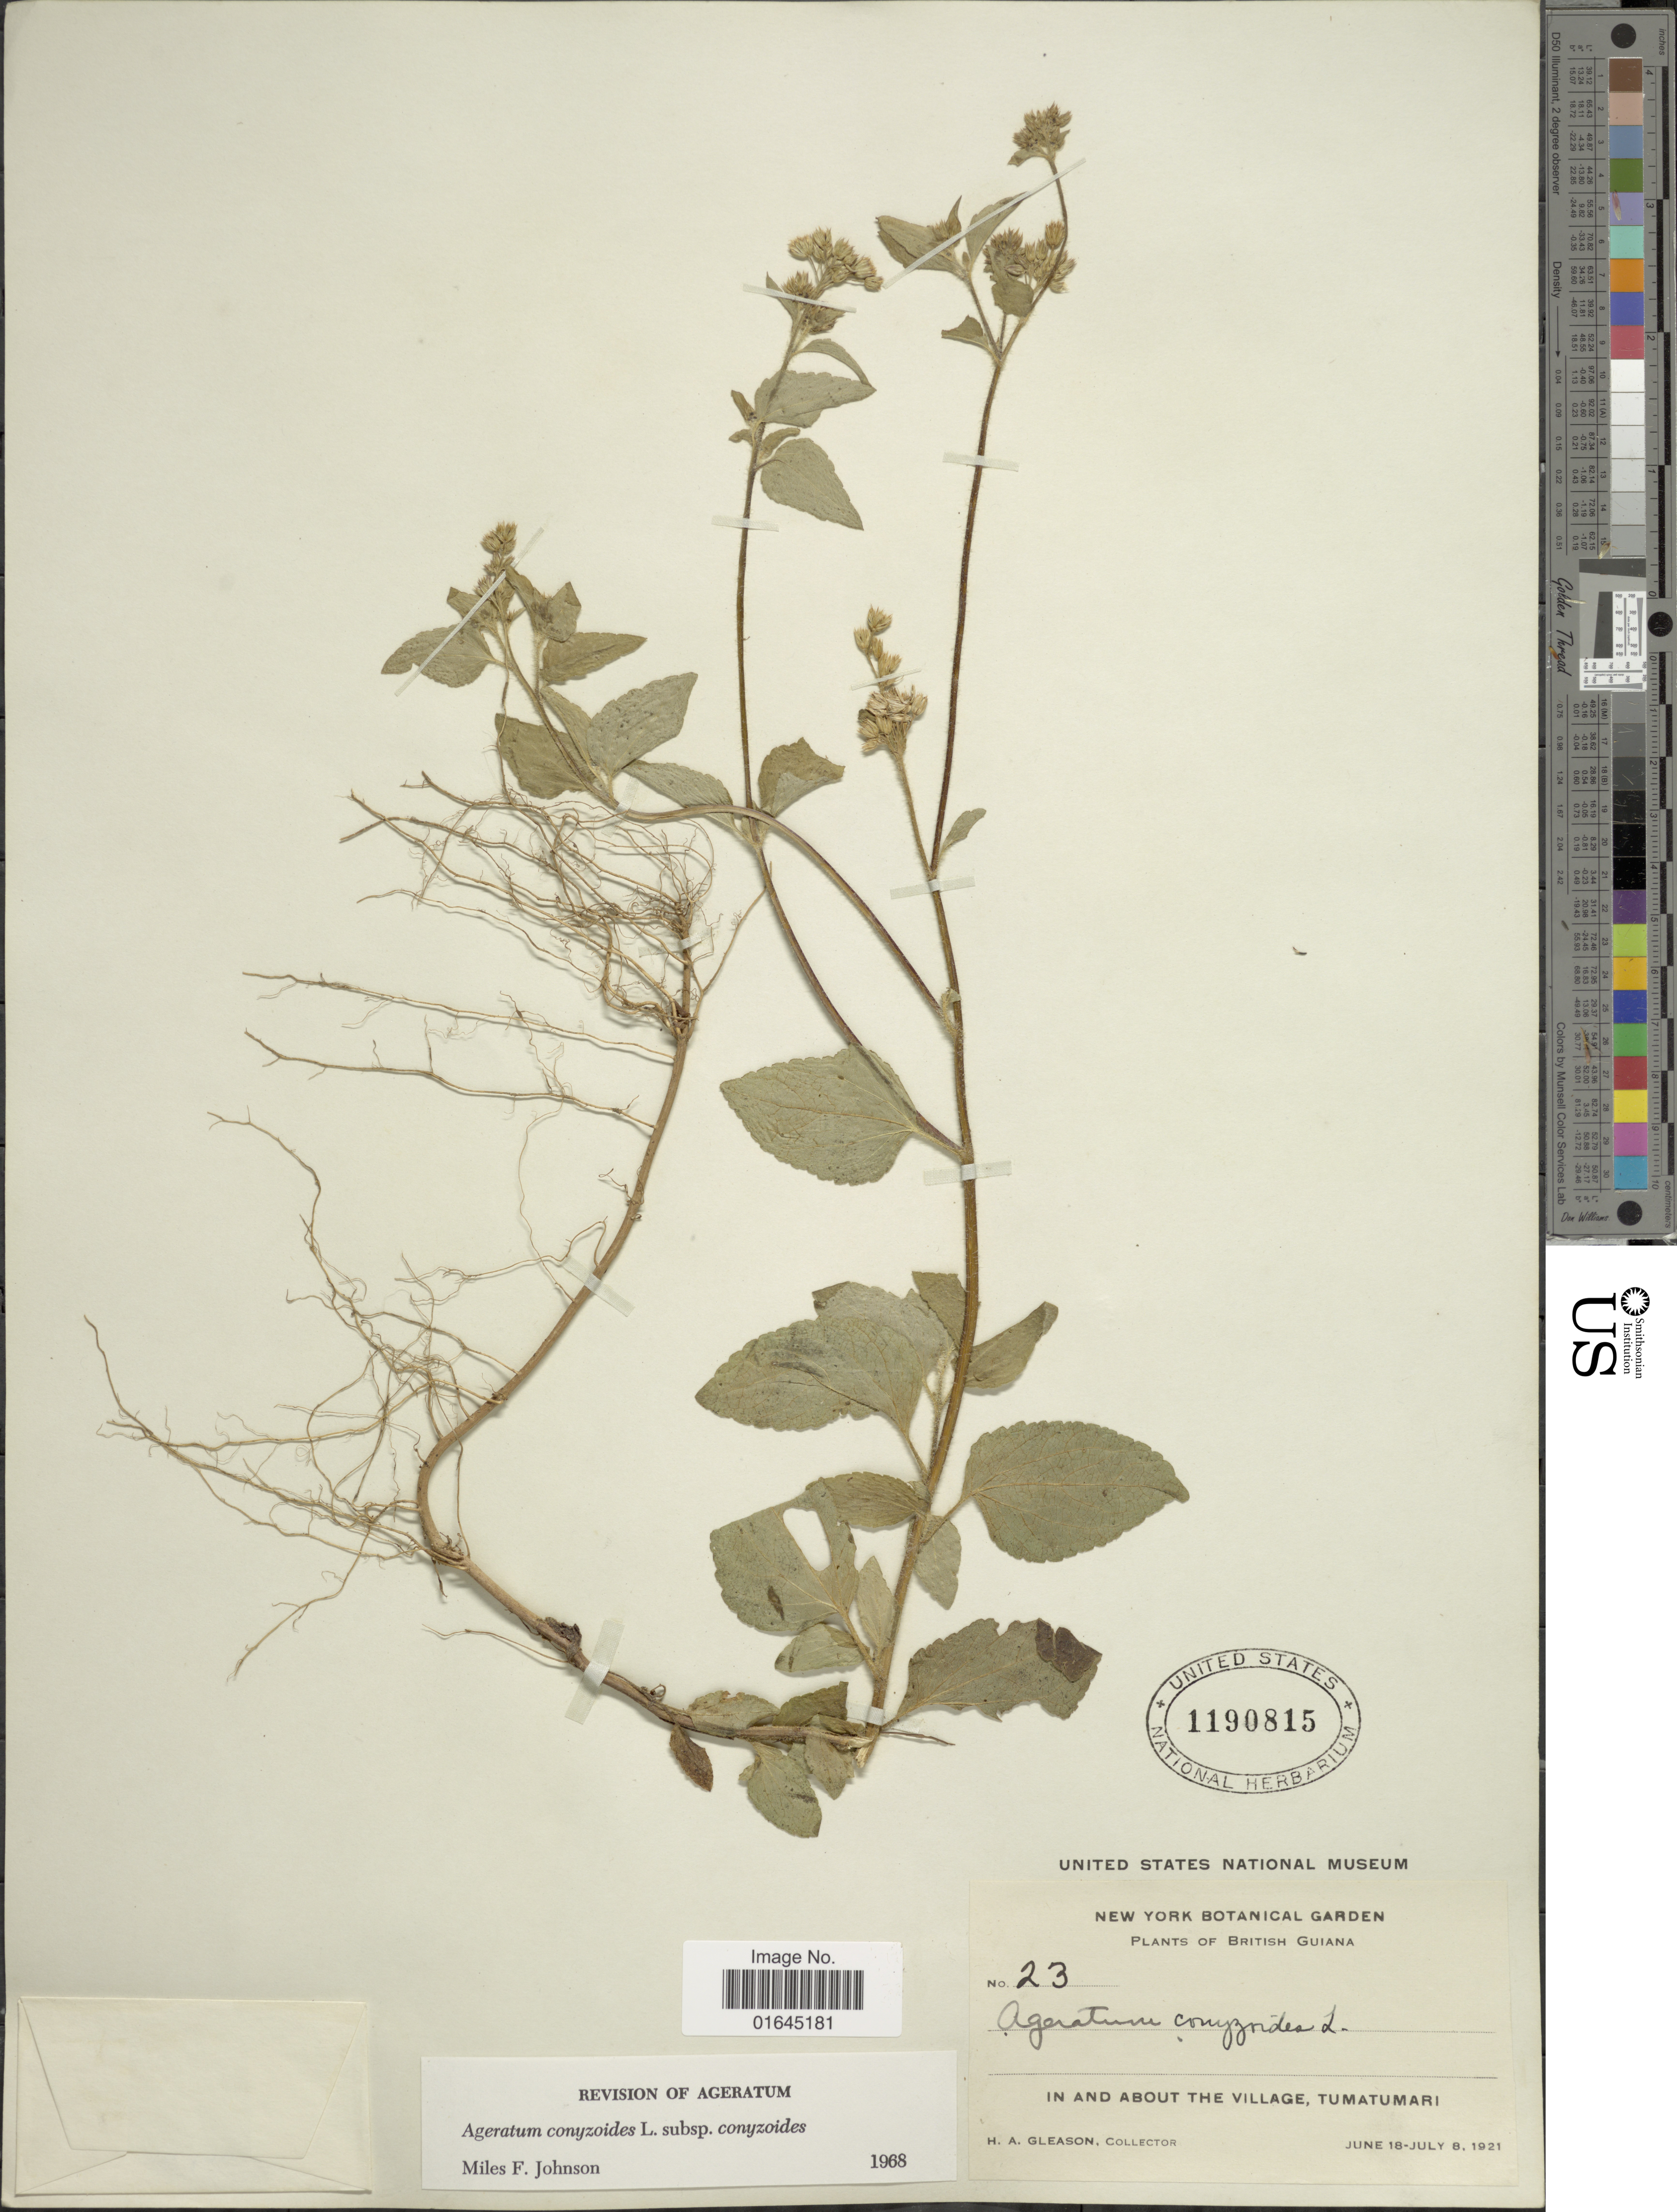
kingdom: Plantae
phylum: Tracheophyta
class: Magnoliopsida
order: Asterales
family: Asteraceae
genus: Ageratum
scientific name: Ageratum conyzoides subsp. conyzoides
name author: L.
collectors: H. A. Gleason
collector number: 23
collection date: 1921-06-18/1921-07-08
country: Guyana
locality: British Guina, in and about the village, Tumatumari.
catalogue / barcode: US 1190815